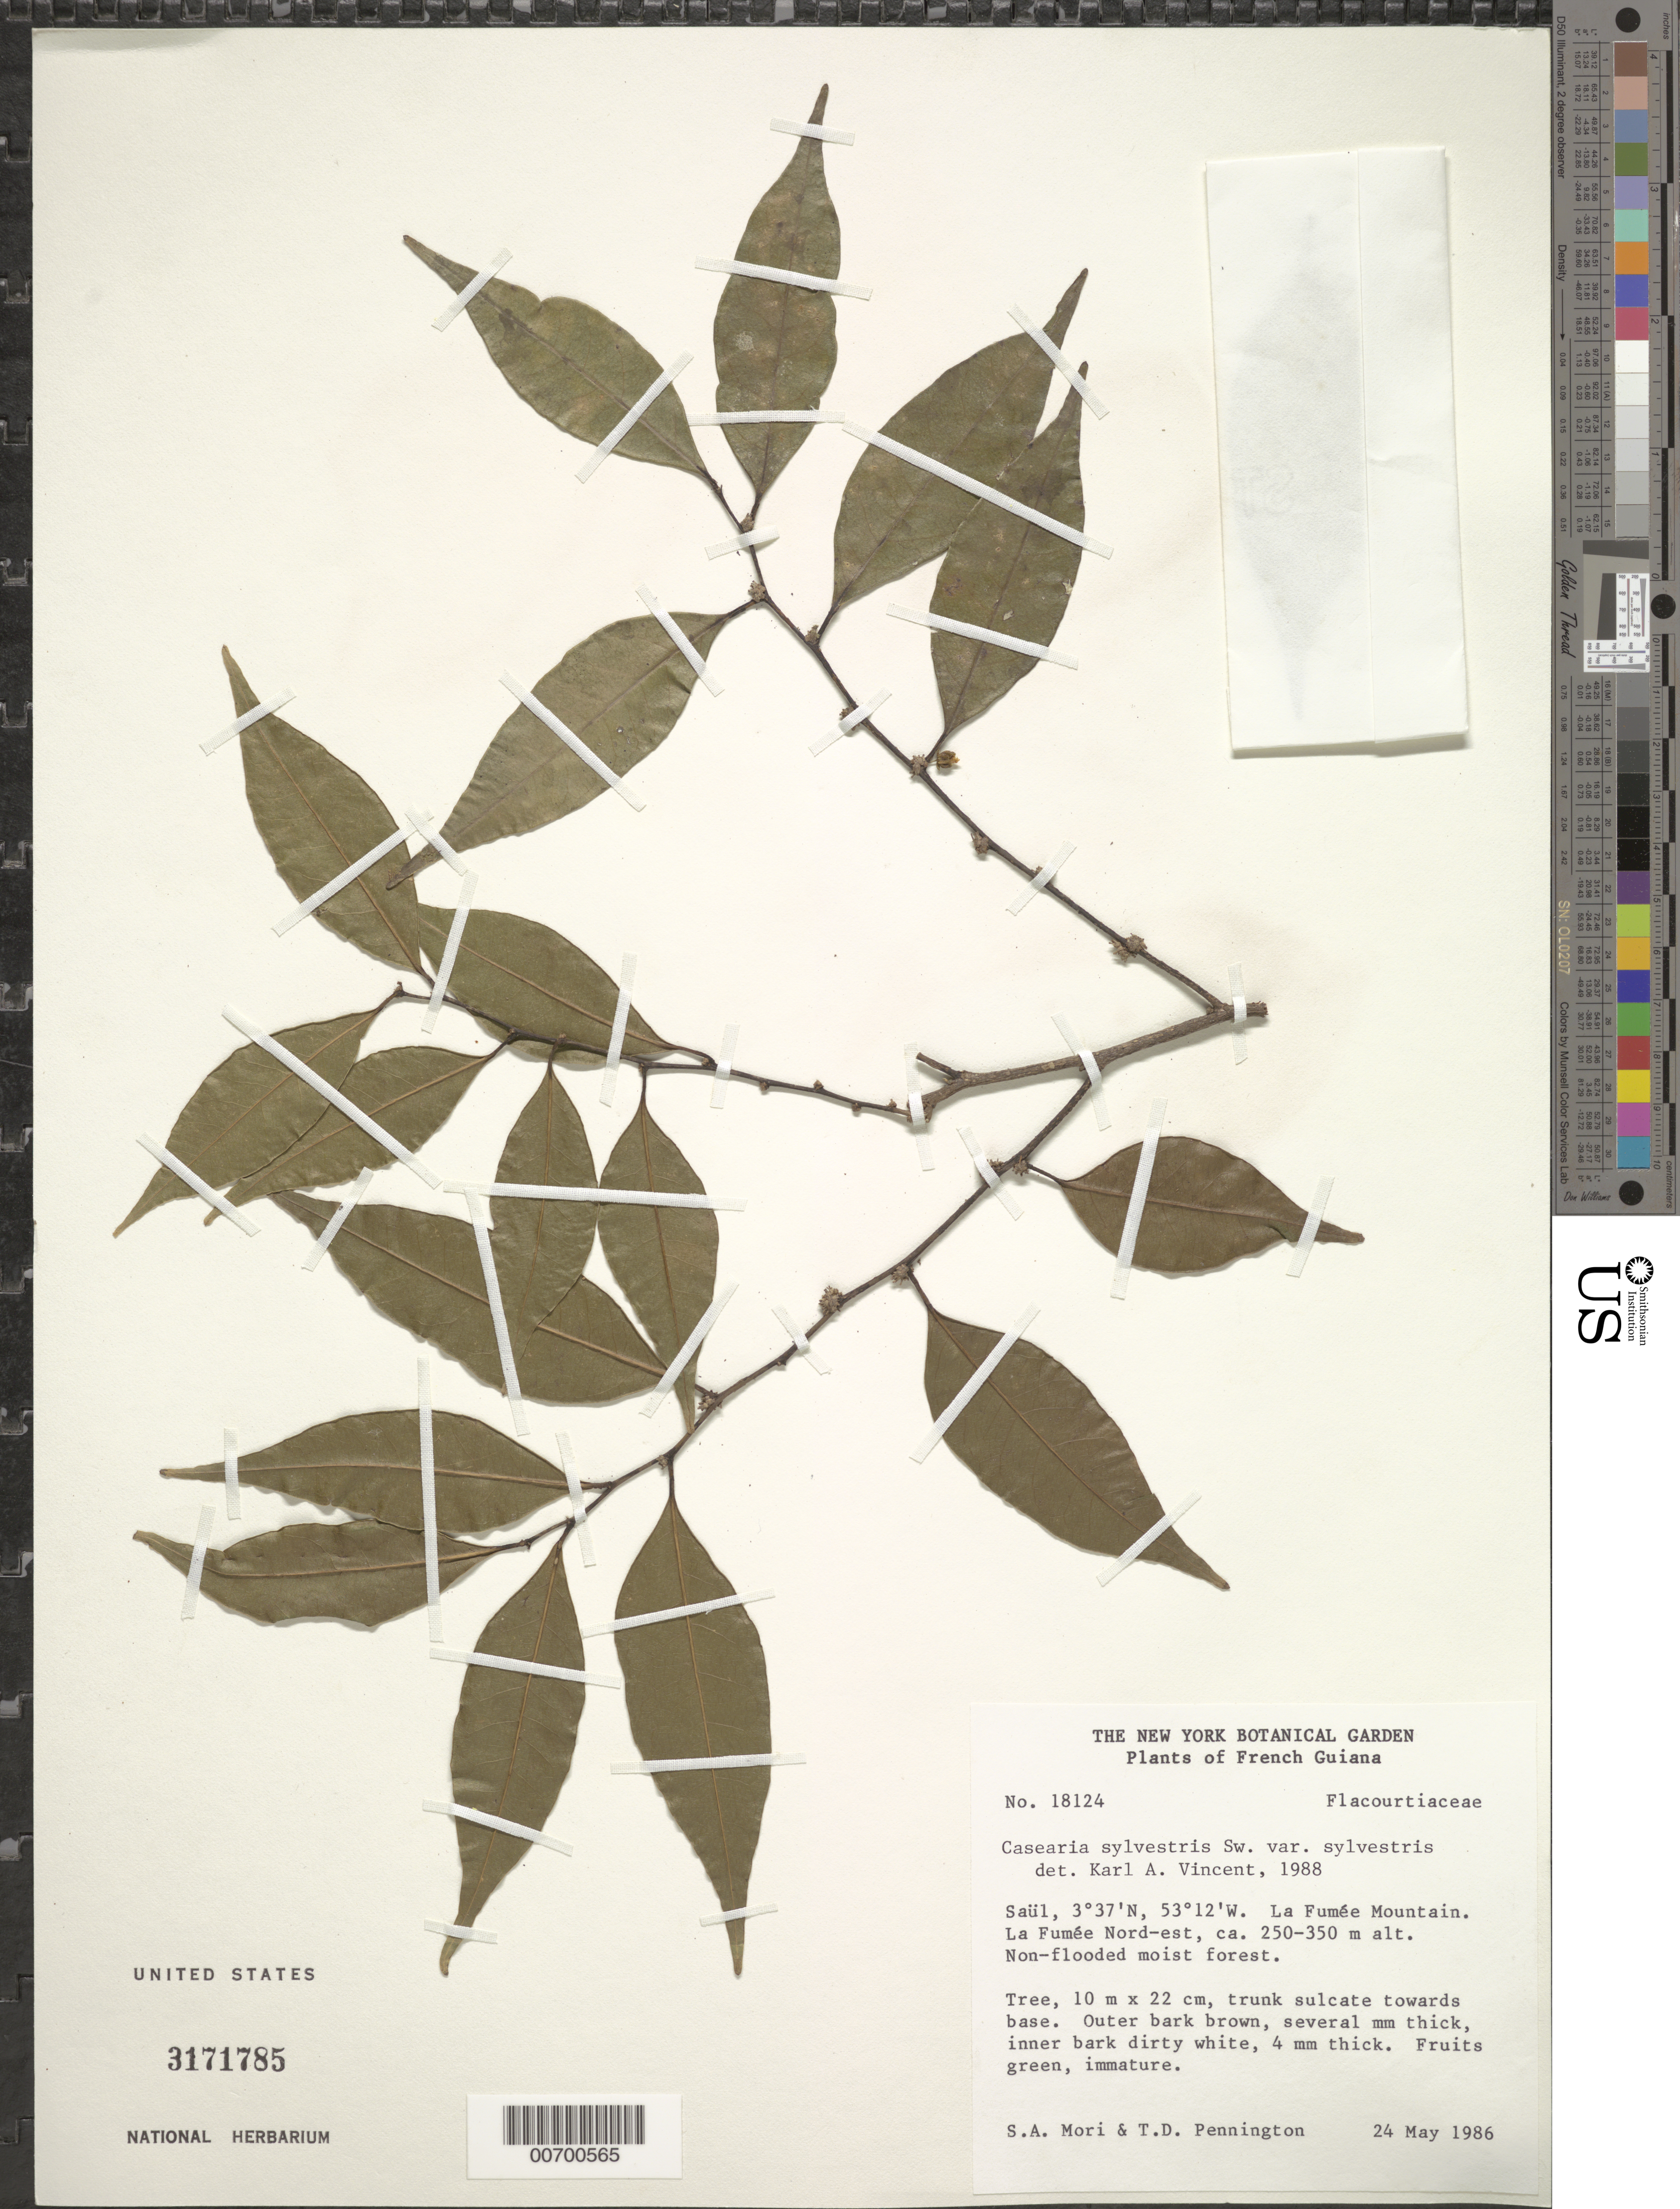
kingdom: Plantae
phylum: Tracheophyta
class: Magnoliopsida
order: Malpighiales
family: Salicaceae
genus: Casearia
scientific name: Casearia sylvestris var. sylvestris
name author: Sw.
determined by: Vincent, K. A.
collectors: S. Mori & T. D. Pennington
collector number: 18124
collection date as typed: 24-May-86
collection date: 1986-05-24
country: French Guiana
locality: Saül, La Fumée Mountain, La Fumee Nord-est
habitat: Non-flooded moist forest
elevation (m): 250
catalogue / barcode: US 3171785